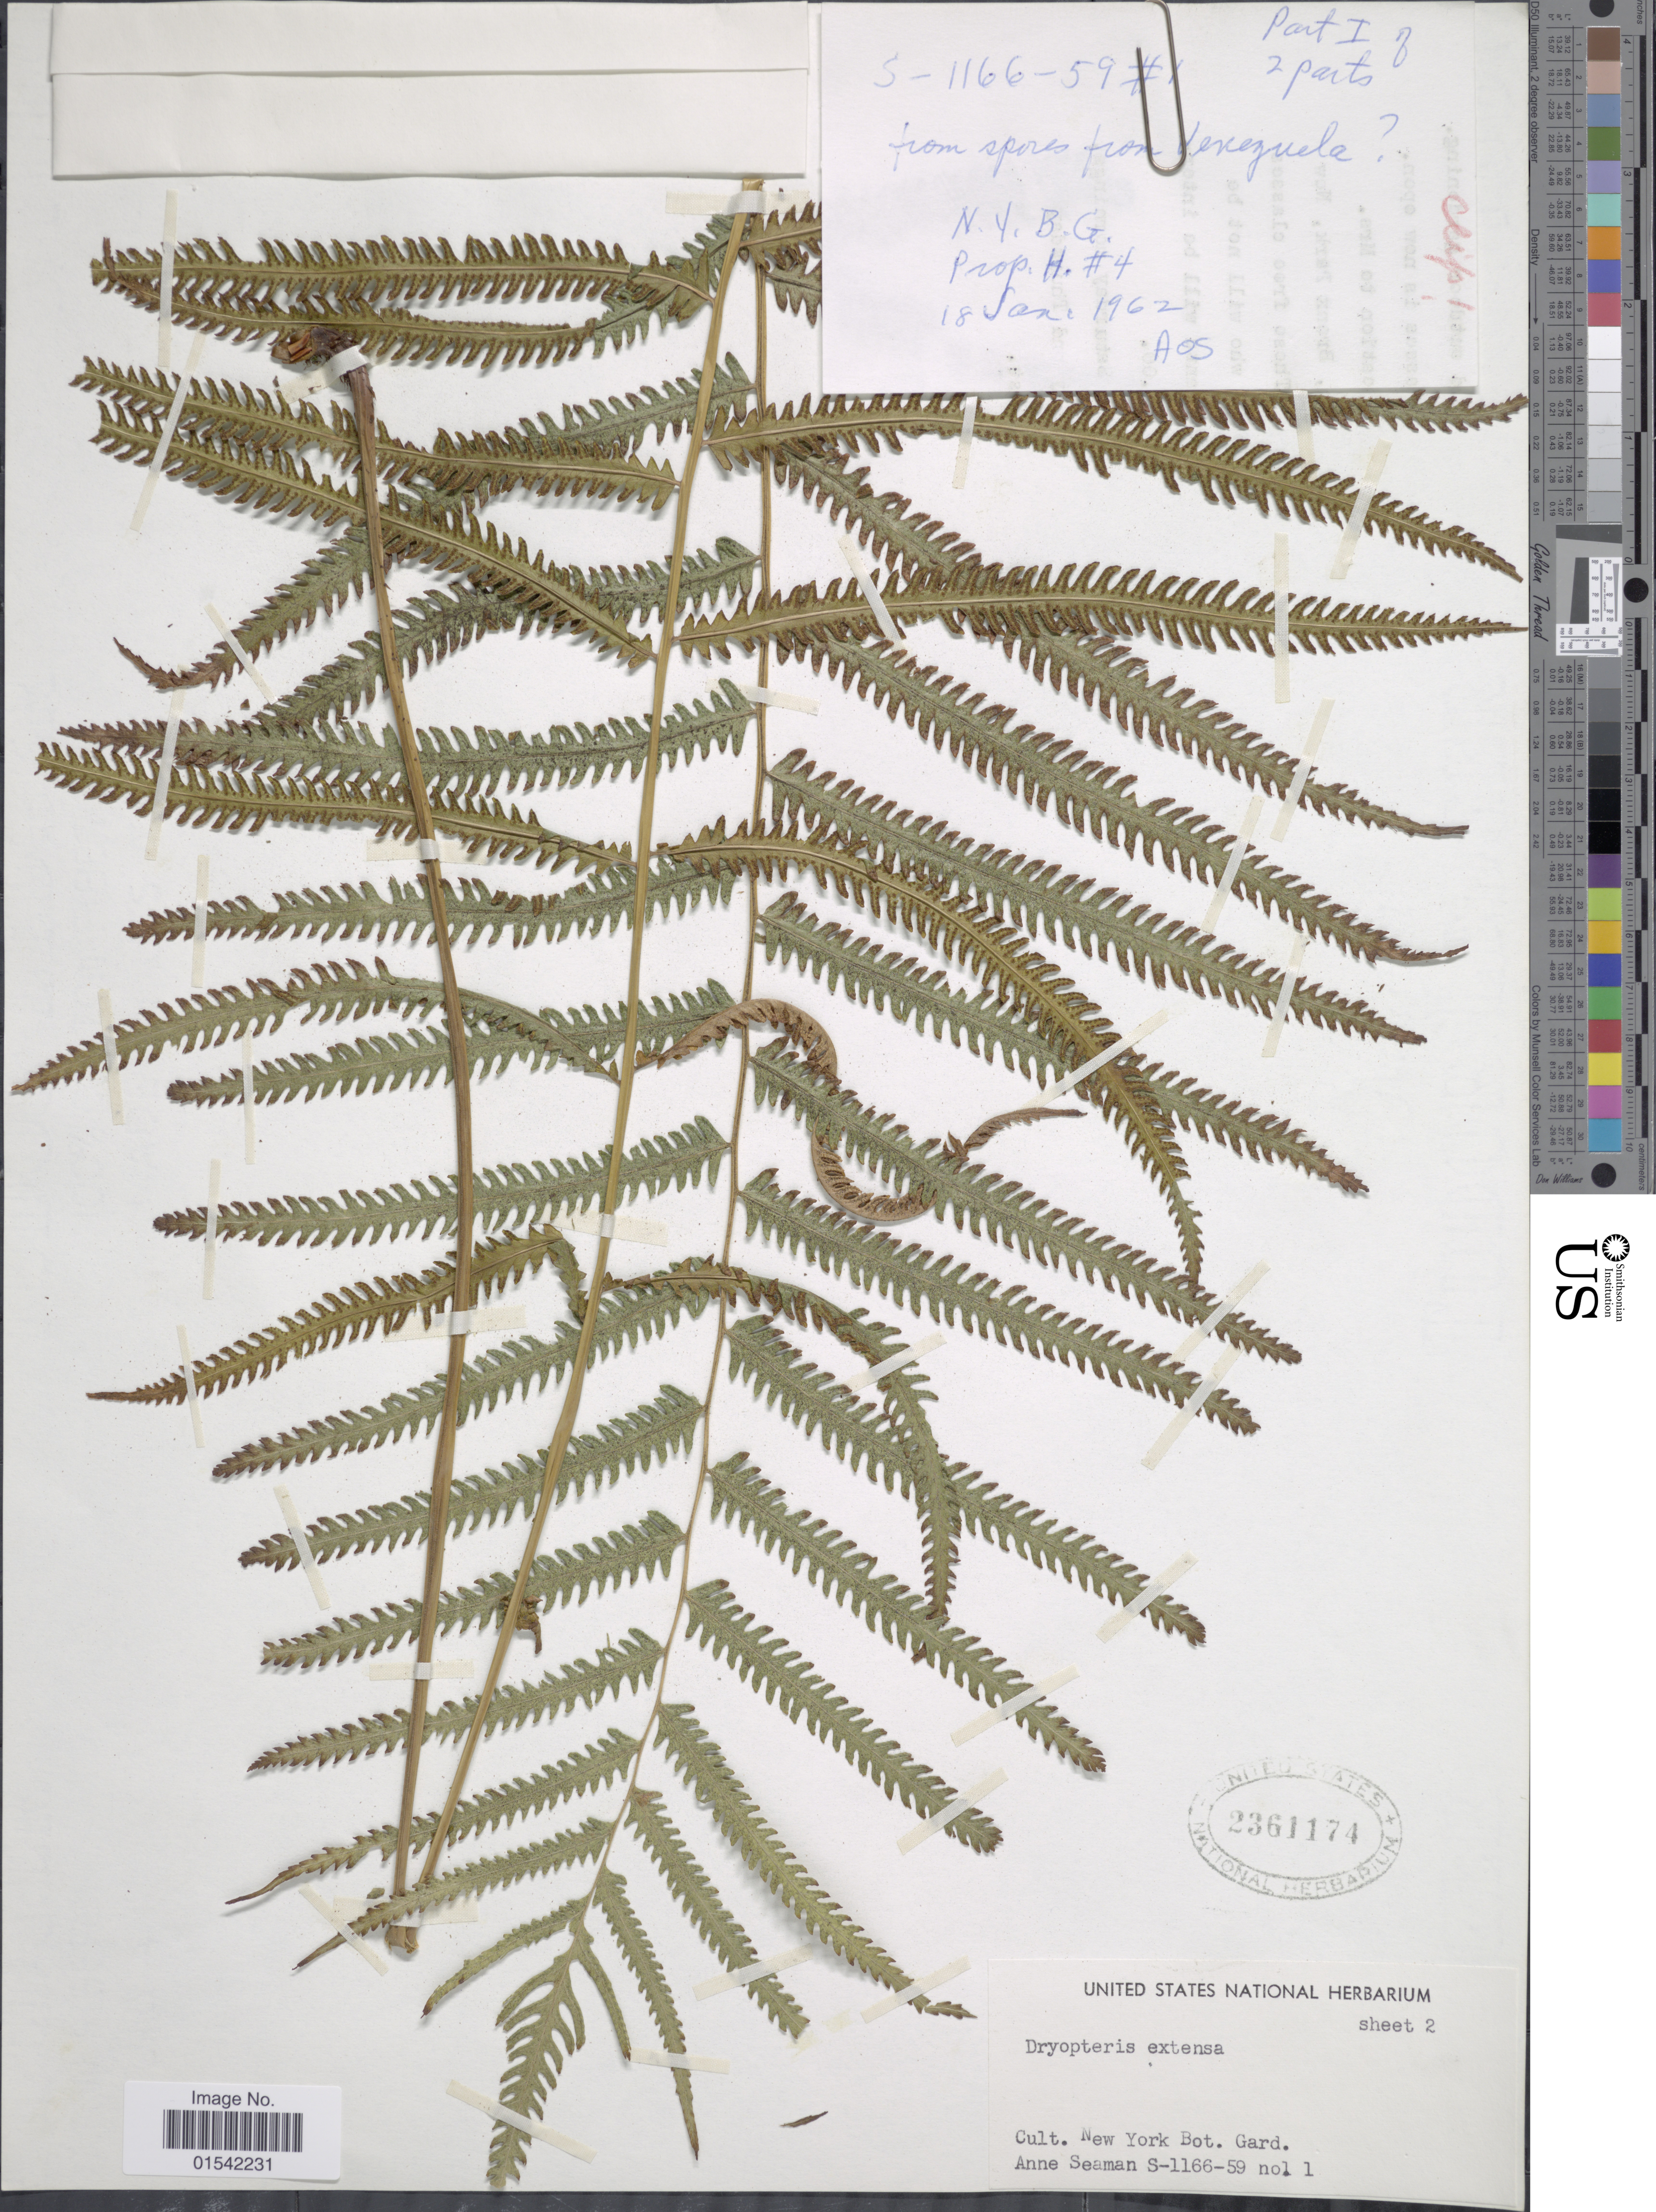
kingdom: Plantae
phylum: Tracheophyta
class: Polypodiopsida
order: Polypodiales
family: Thelypteridaceae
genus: Cyclosorus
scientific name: Cyclosorus opulentus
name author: (Kaulf.) Nakaike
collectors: A. Seaman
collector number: S-1166-59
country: United States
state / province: New York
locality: Cult. New York Bot. Gard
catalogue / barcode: US 2361174